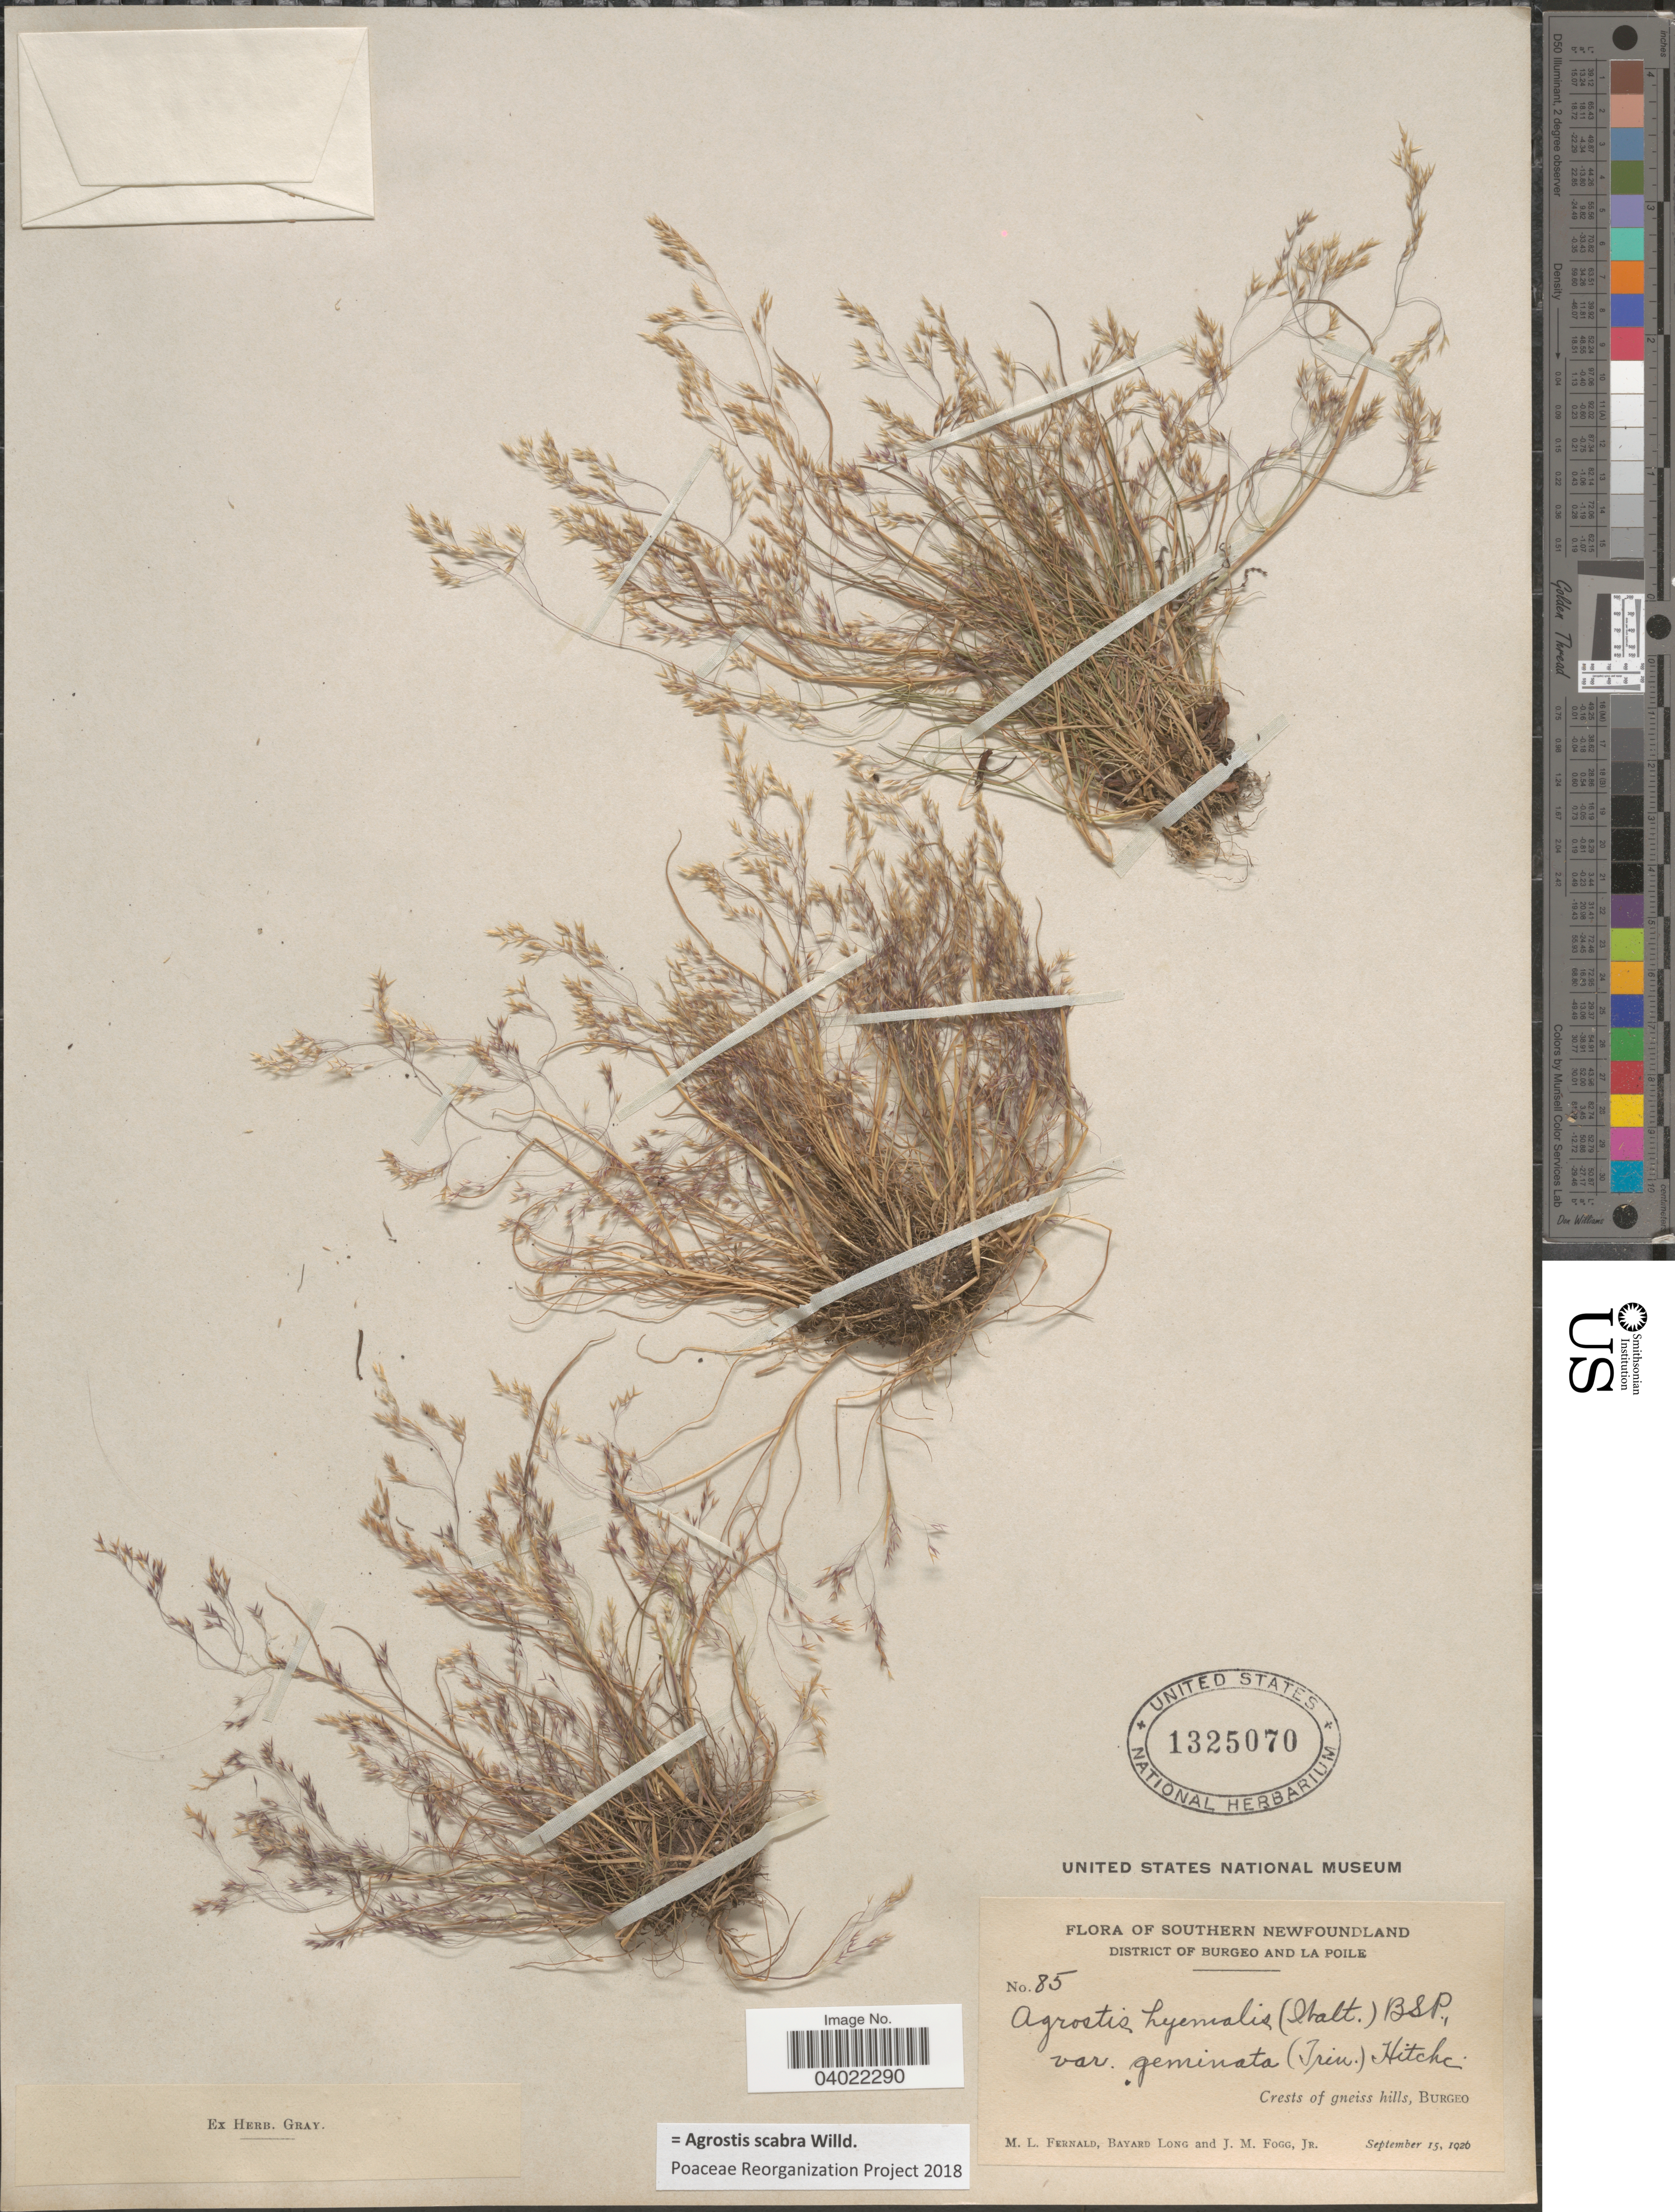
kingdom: Plantae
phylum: Tracheophyta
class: Liliopsida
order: Poales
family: Poaceae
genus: Agrostis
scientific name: Agrostis scabra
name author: Willd.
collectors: M. L. Fernald, B. Long & J. Fogg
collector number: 85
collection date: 1926-09-15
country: Canada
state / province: Newfoundland and Labrador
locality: Southern Newfoundland. District of Burgeo and La Poile. Crests of gneiss hills, Burgeo.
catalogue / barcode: US 1325070